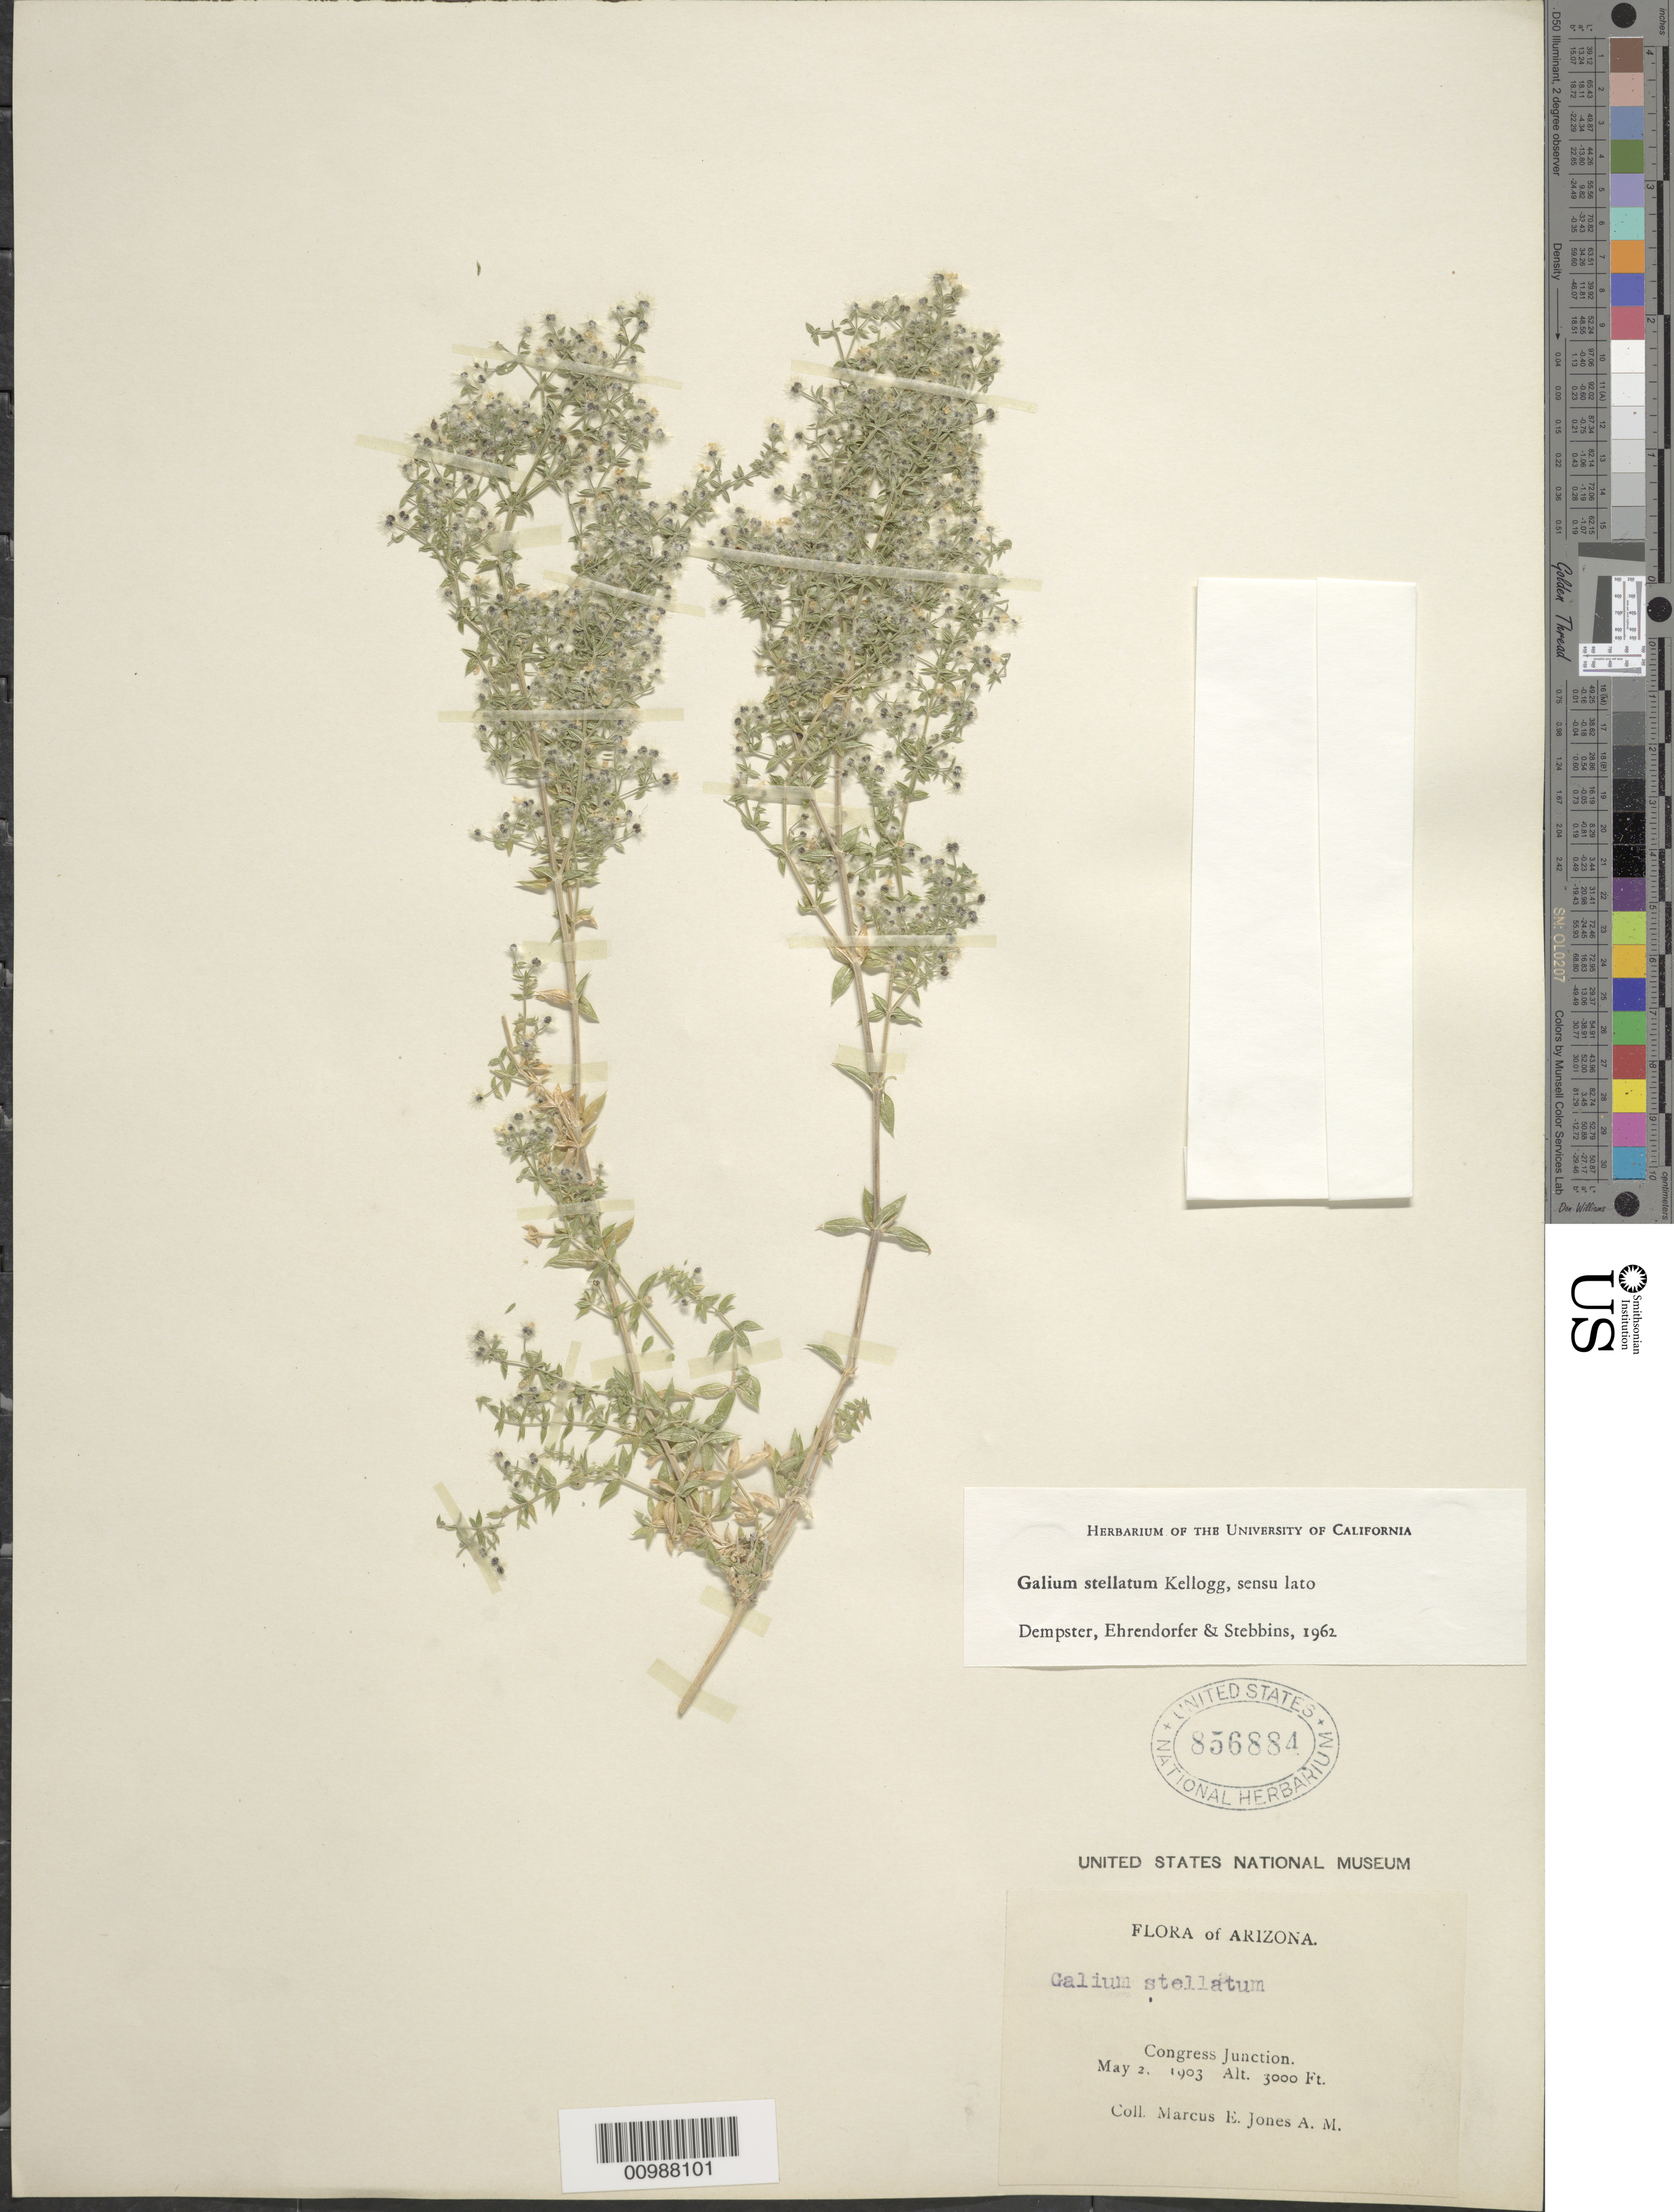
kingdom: Plantae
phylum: Tracheophyta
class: Magnoliopsida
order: Gentianales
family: Rubiaceae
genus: Galium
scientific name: Galium stellatum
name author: Kellogg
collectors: M. E. Jones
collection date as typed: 02 May 1903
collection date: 1903-05-02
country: United States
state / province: Arizona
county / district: Yavapai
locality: Congress Junction.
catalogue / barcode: US 856884